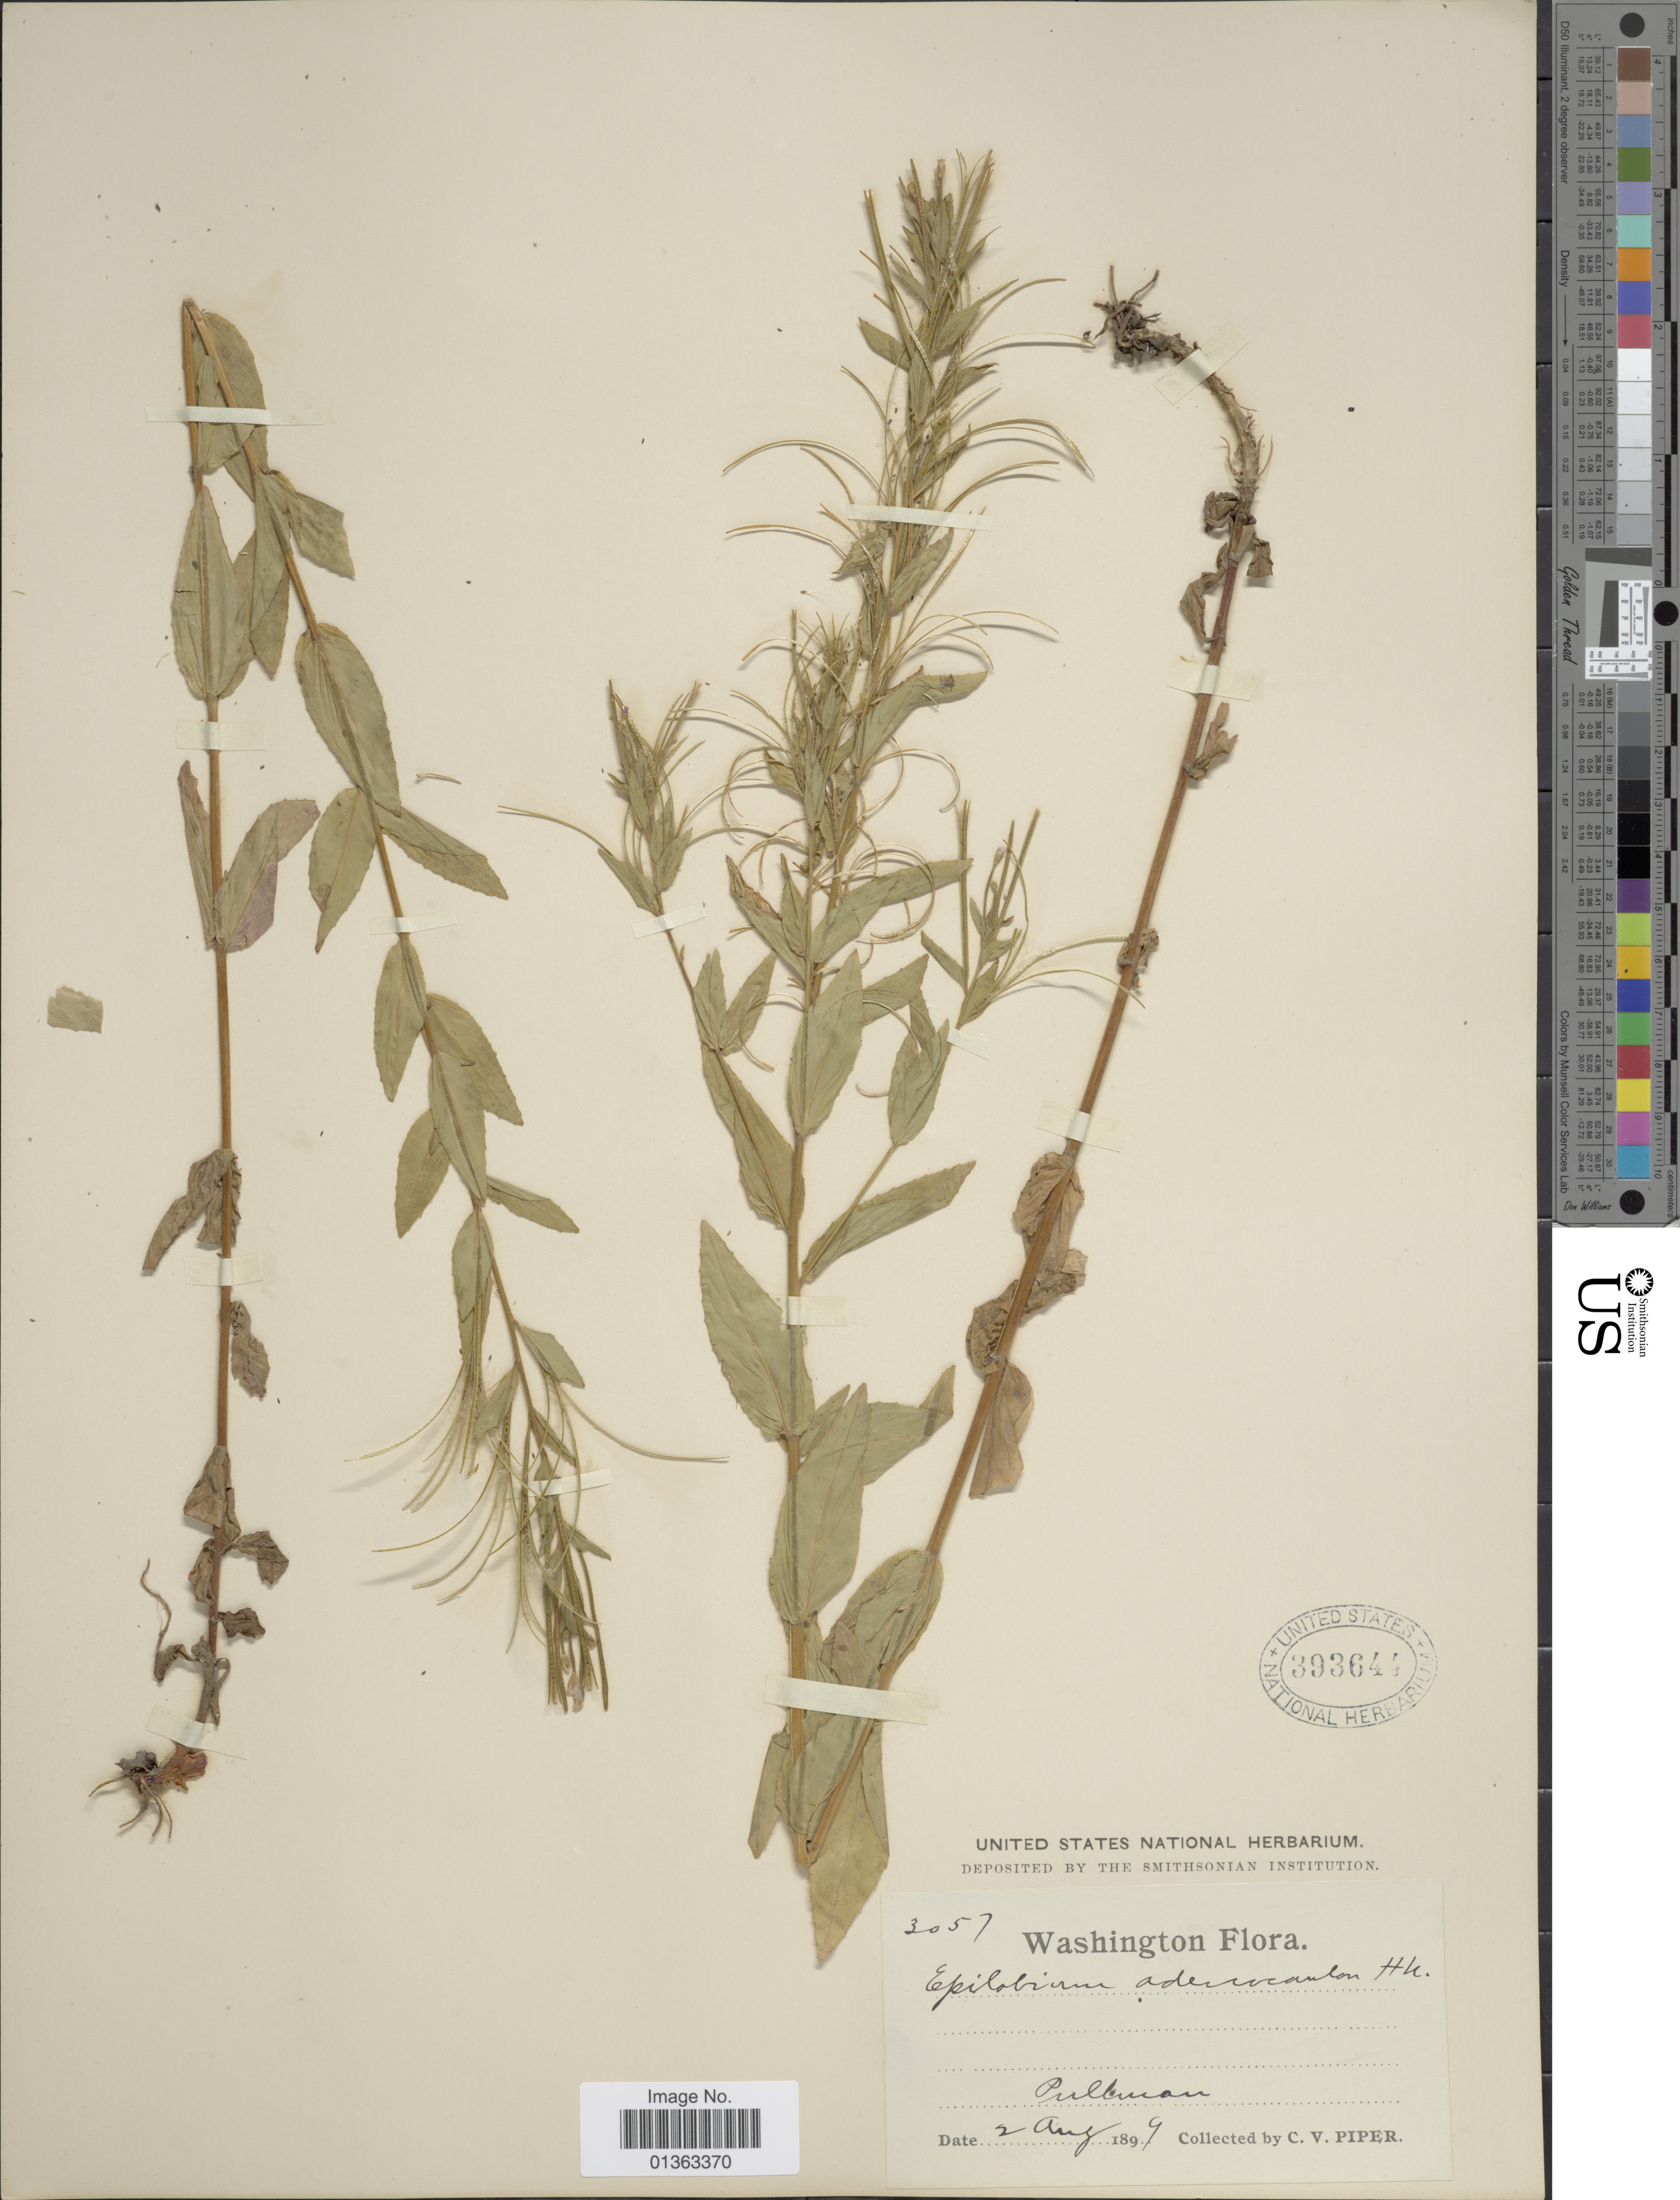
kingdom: Plantae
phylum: Tracheophyta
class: Magnoliopsida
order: Myrtales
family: Onagraceae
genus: Epilobium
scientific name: Epilobium ciliatum subsp. ciliatum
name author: Raf.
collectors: C. V. Piper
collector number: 3057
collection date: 1899-08-02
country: United States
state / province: Washington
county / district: Whitman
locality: Pullman.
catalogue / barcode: US 393644